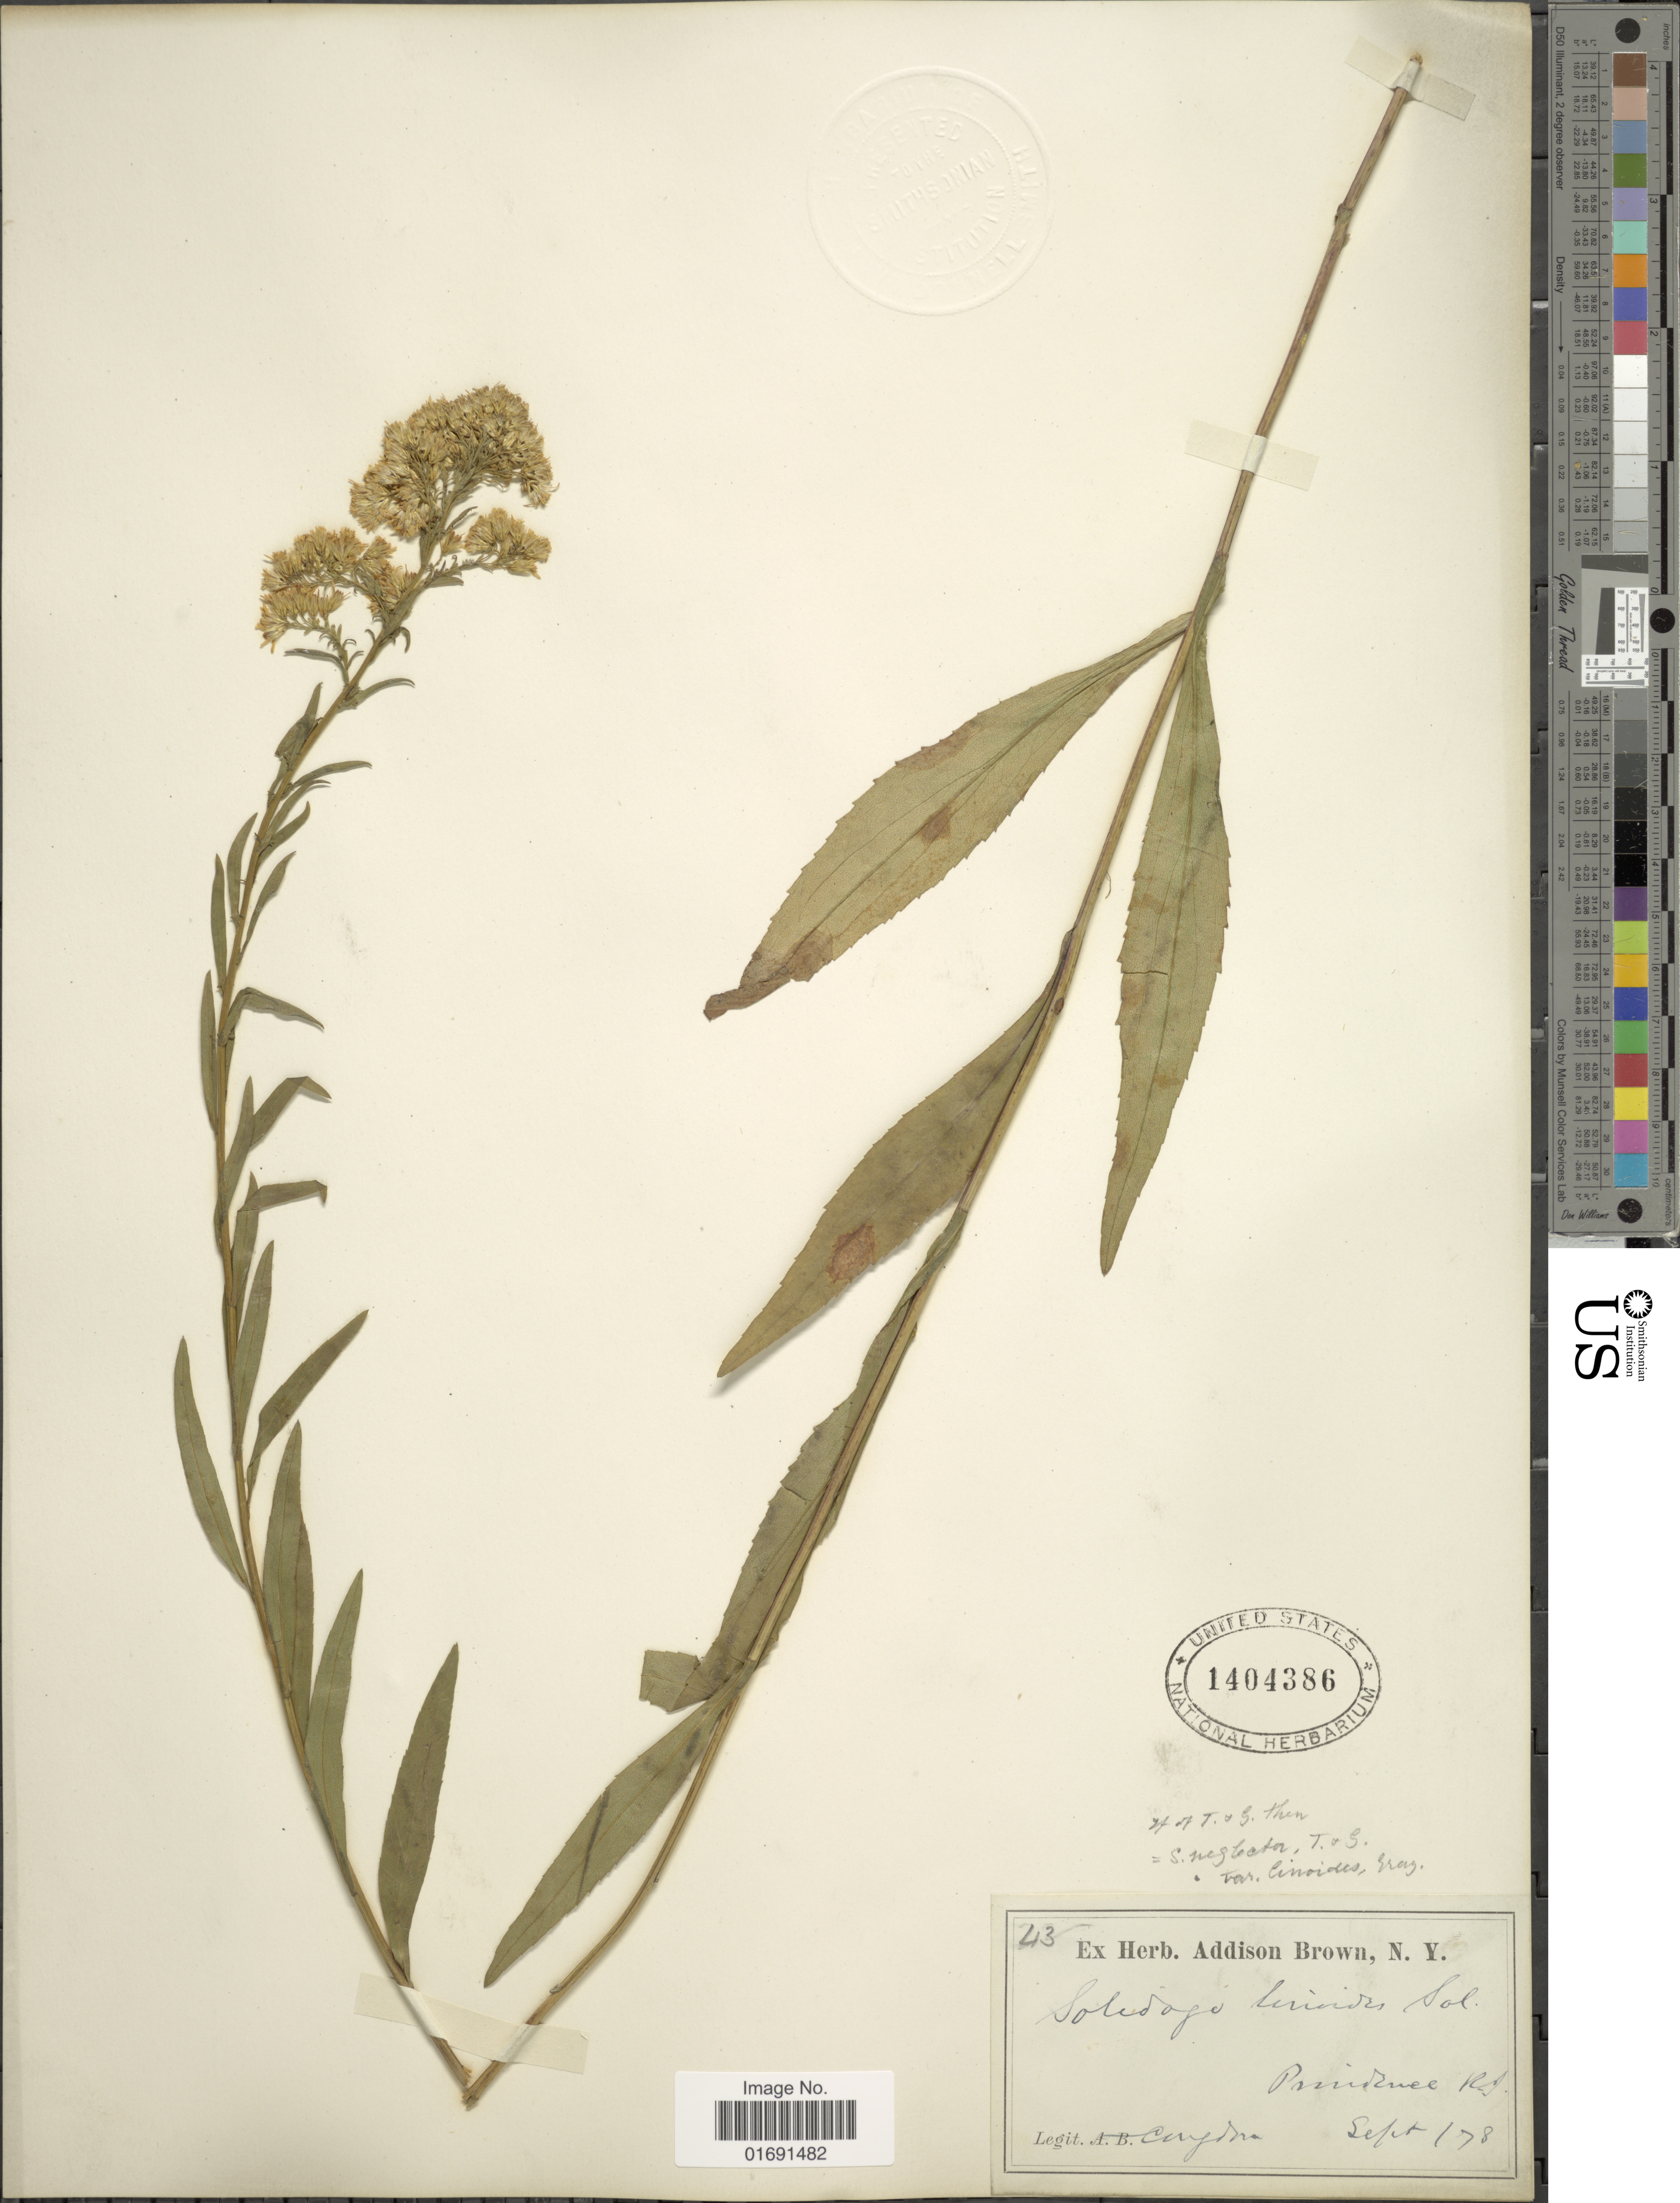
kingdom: Plantae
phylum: Tracheophyta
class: Magnoliopsida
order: Asterales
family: Asteraceae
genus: Solidago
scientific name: Solidago uniligulata var. uniligulata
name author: (DC.) Porter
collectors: J. W. Congdon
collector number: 43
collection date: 1878-09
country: United States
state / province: Rhode Island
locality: Providence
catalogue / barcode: US 1404386